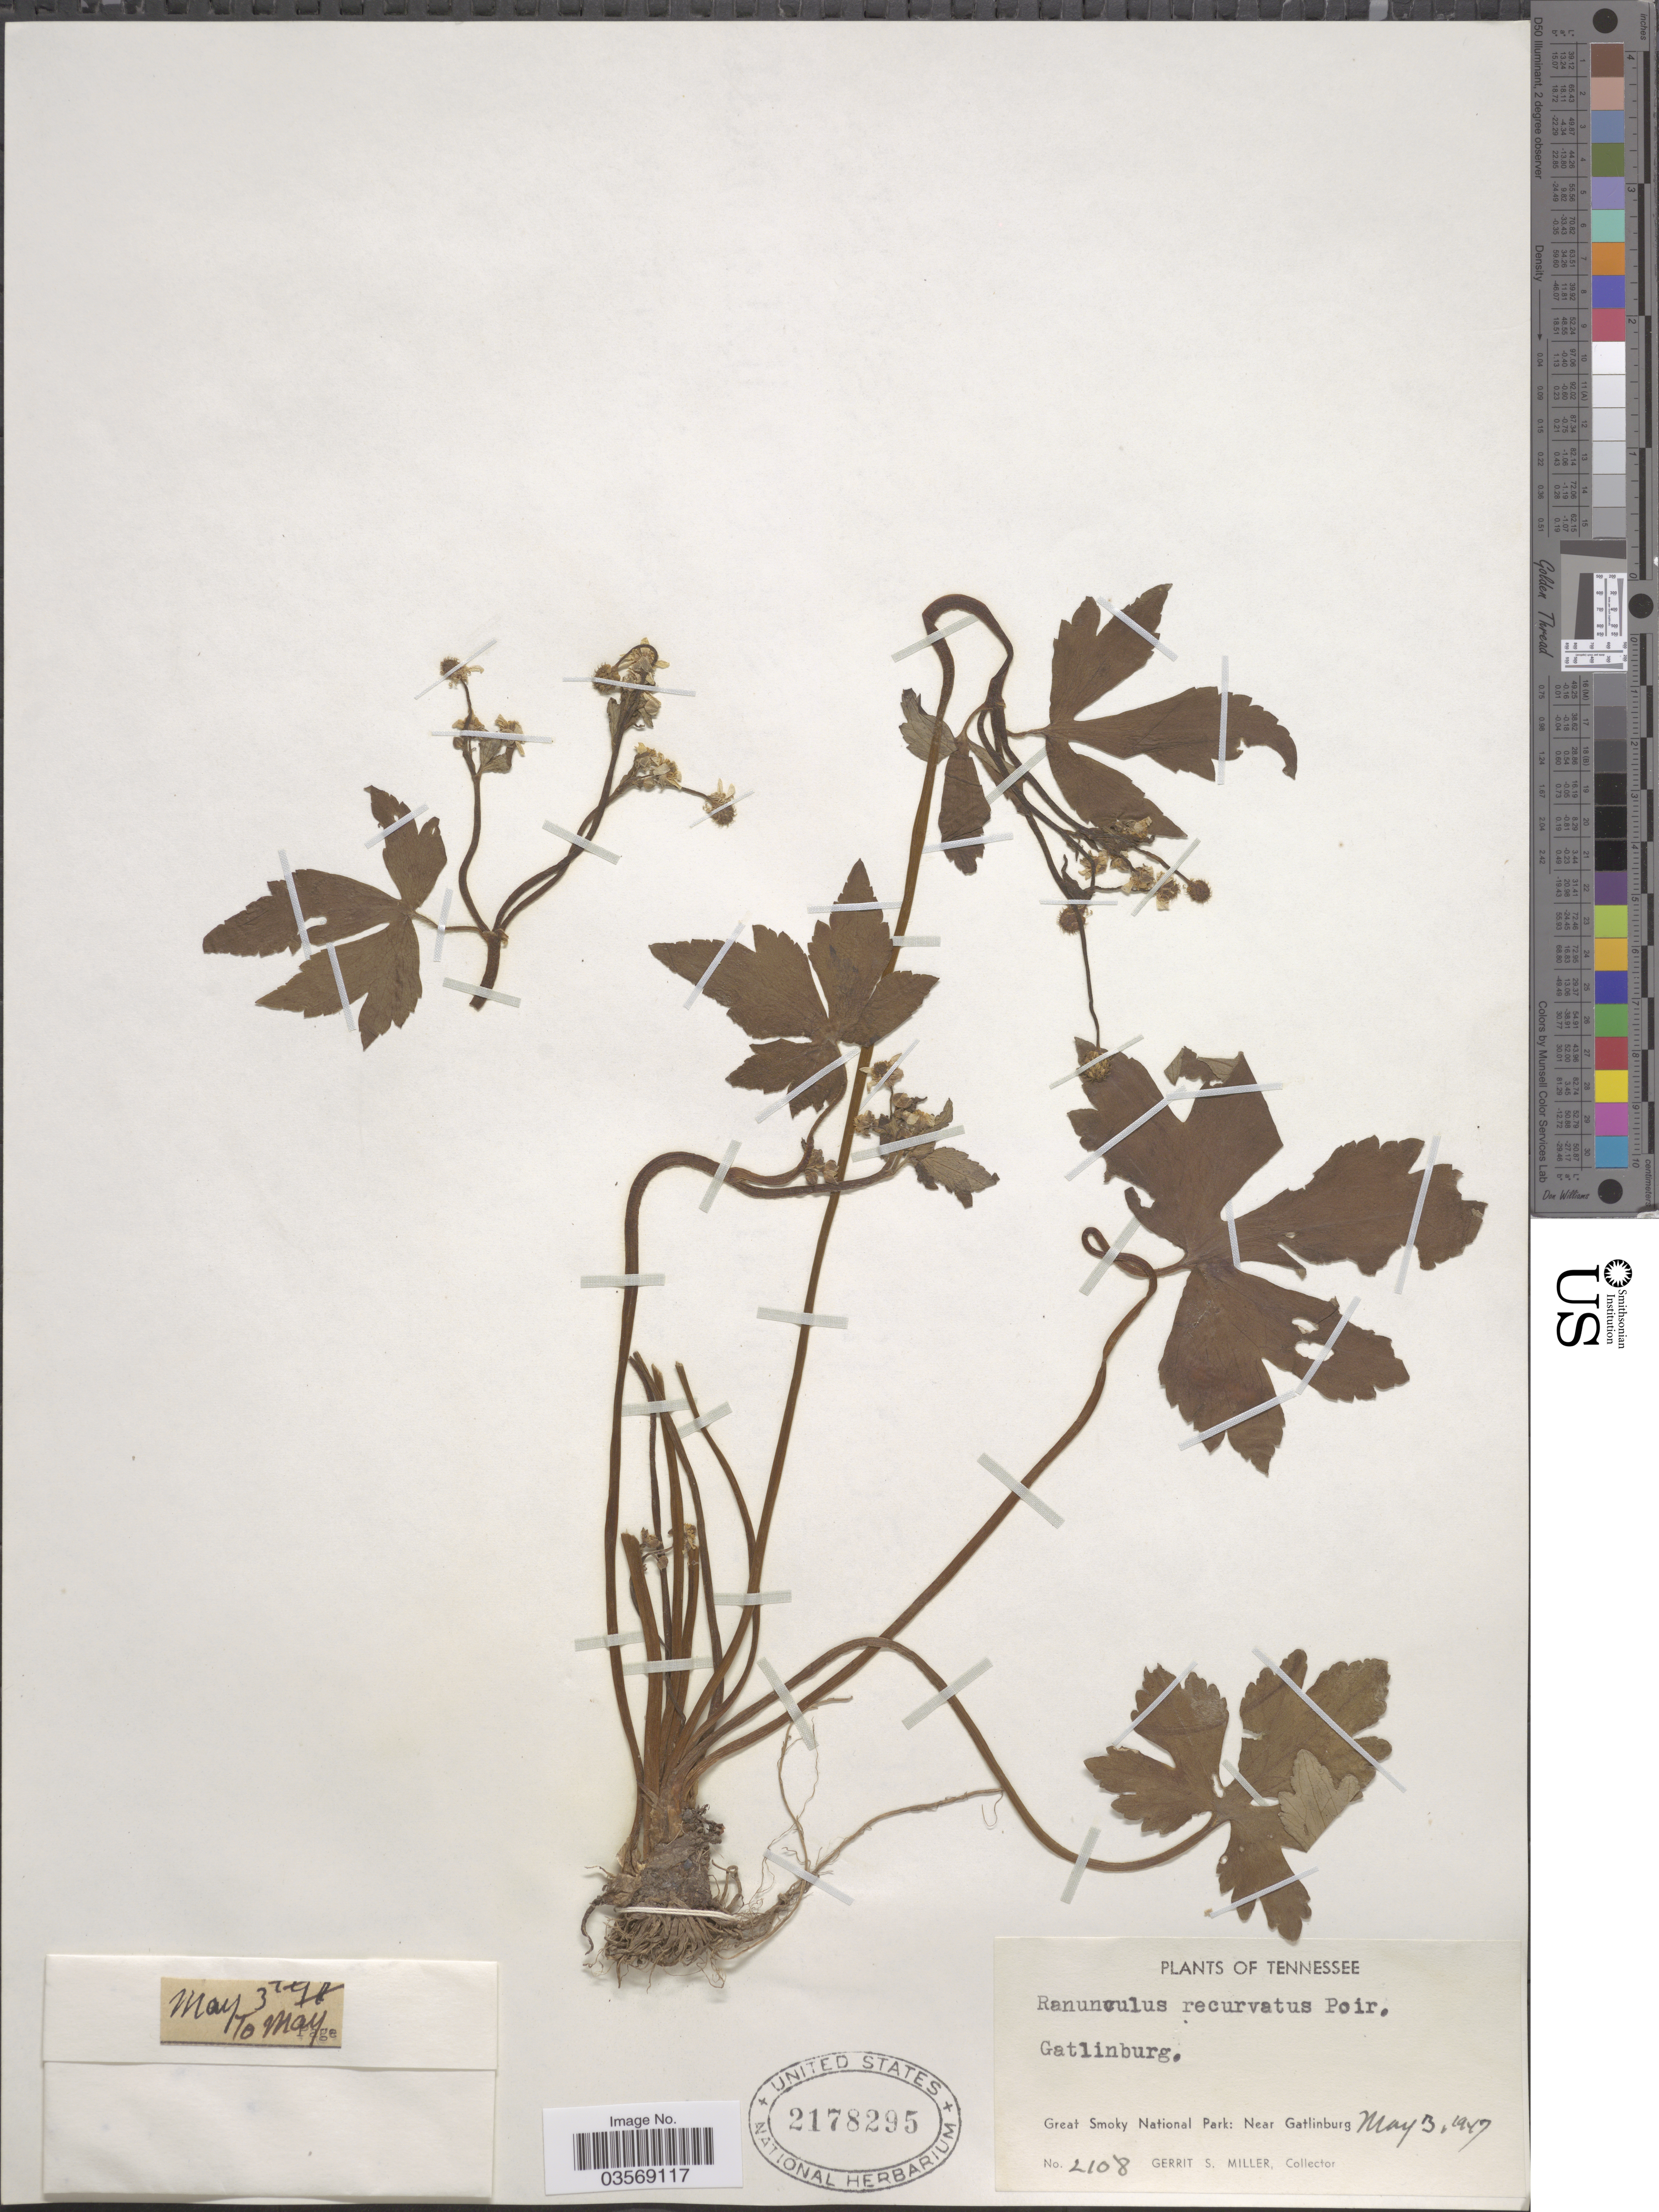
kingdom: Plantae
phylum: Tracheophyta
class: Magnoliopsida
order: Ranunculales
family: Ranunculaceae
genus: Ranunculus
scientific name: Ranunculus recurvatus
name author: Poir.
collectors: G. S. Miller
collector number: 2108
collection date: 1947-05-03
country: United States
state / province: Tennessee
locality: Gatlinburg. Great Smoky National Park: Near Gatlinburg.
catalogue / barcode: US 2178295